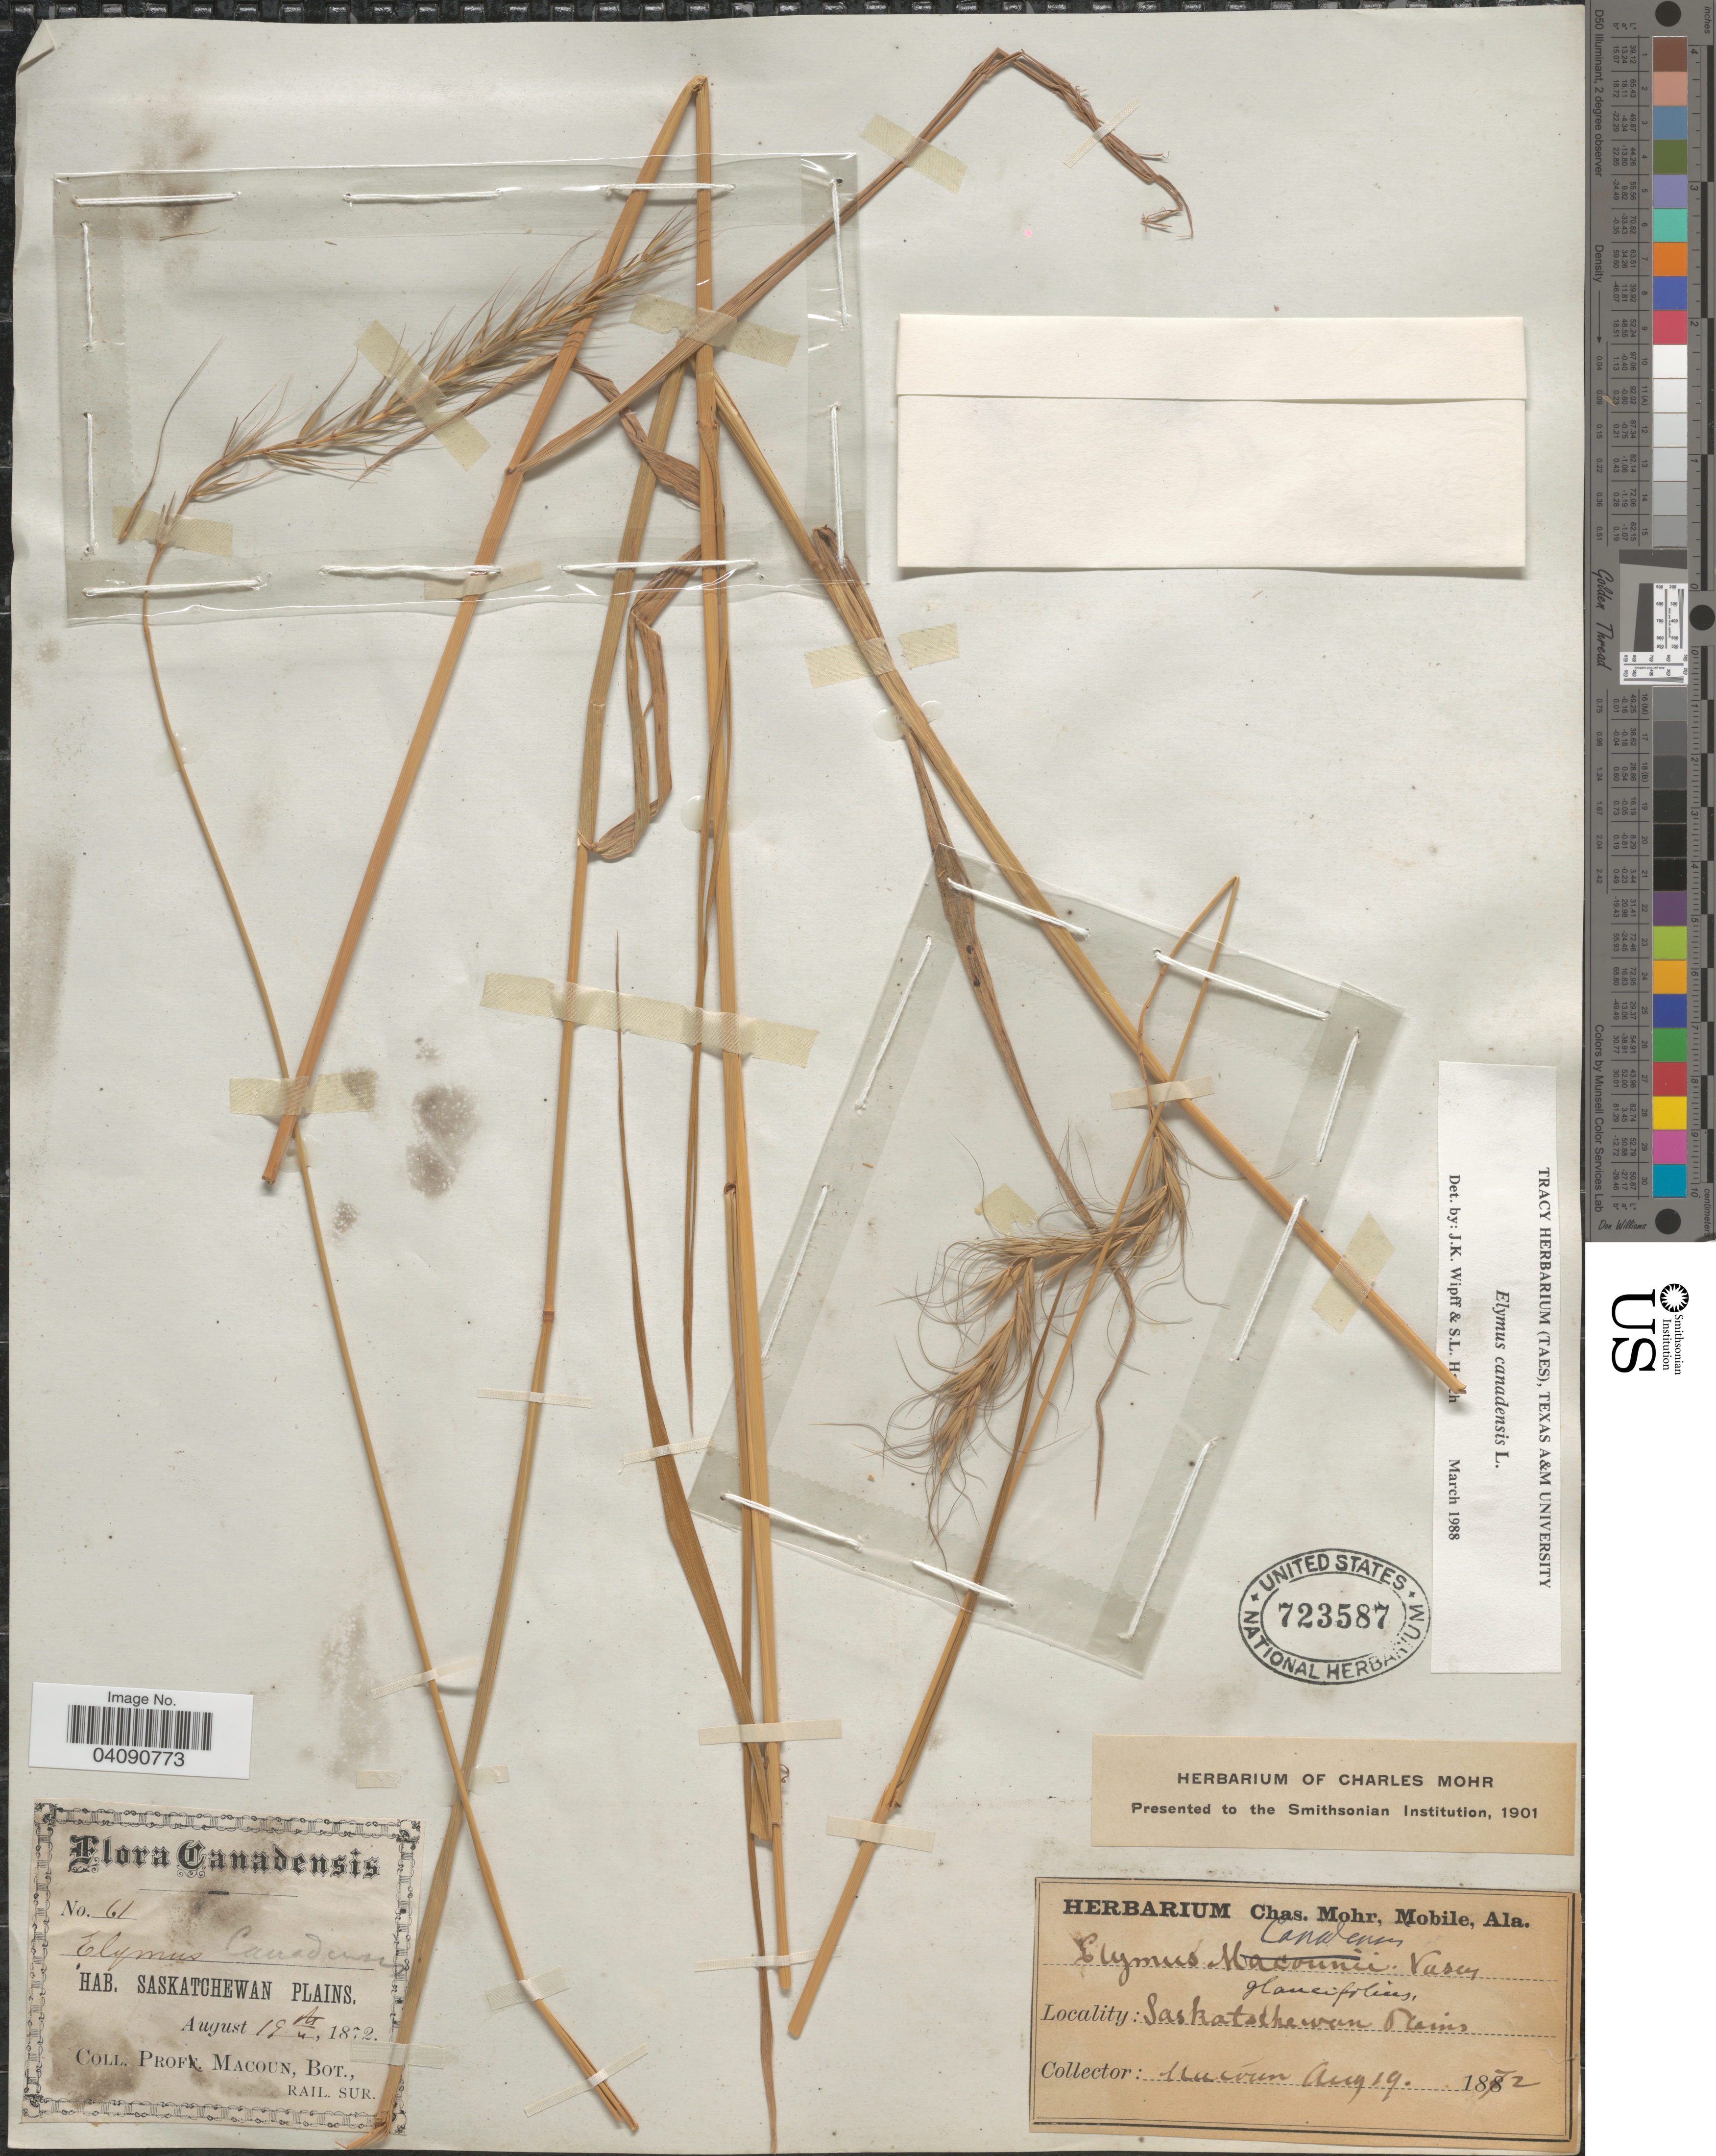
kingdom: Plantae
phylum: Tracheophyta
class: Liliopsida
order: Poales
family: Poaceae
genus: Elymus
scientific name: Elymus canadensis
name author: L.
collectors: Prof. Macoun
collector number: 61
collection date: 1872-08-19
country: Canada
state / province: Saskatchewan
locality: Saskatchewan Plains.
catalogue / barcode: US 723587